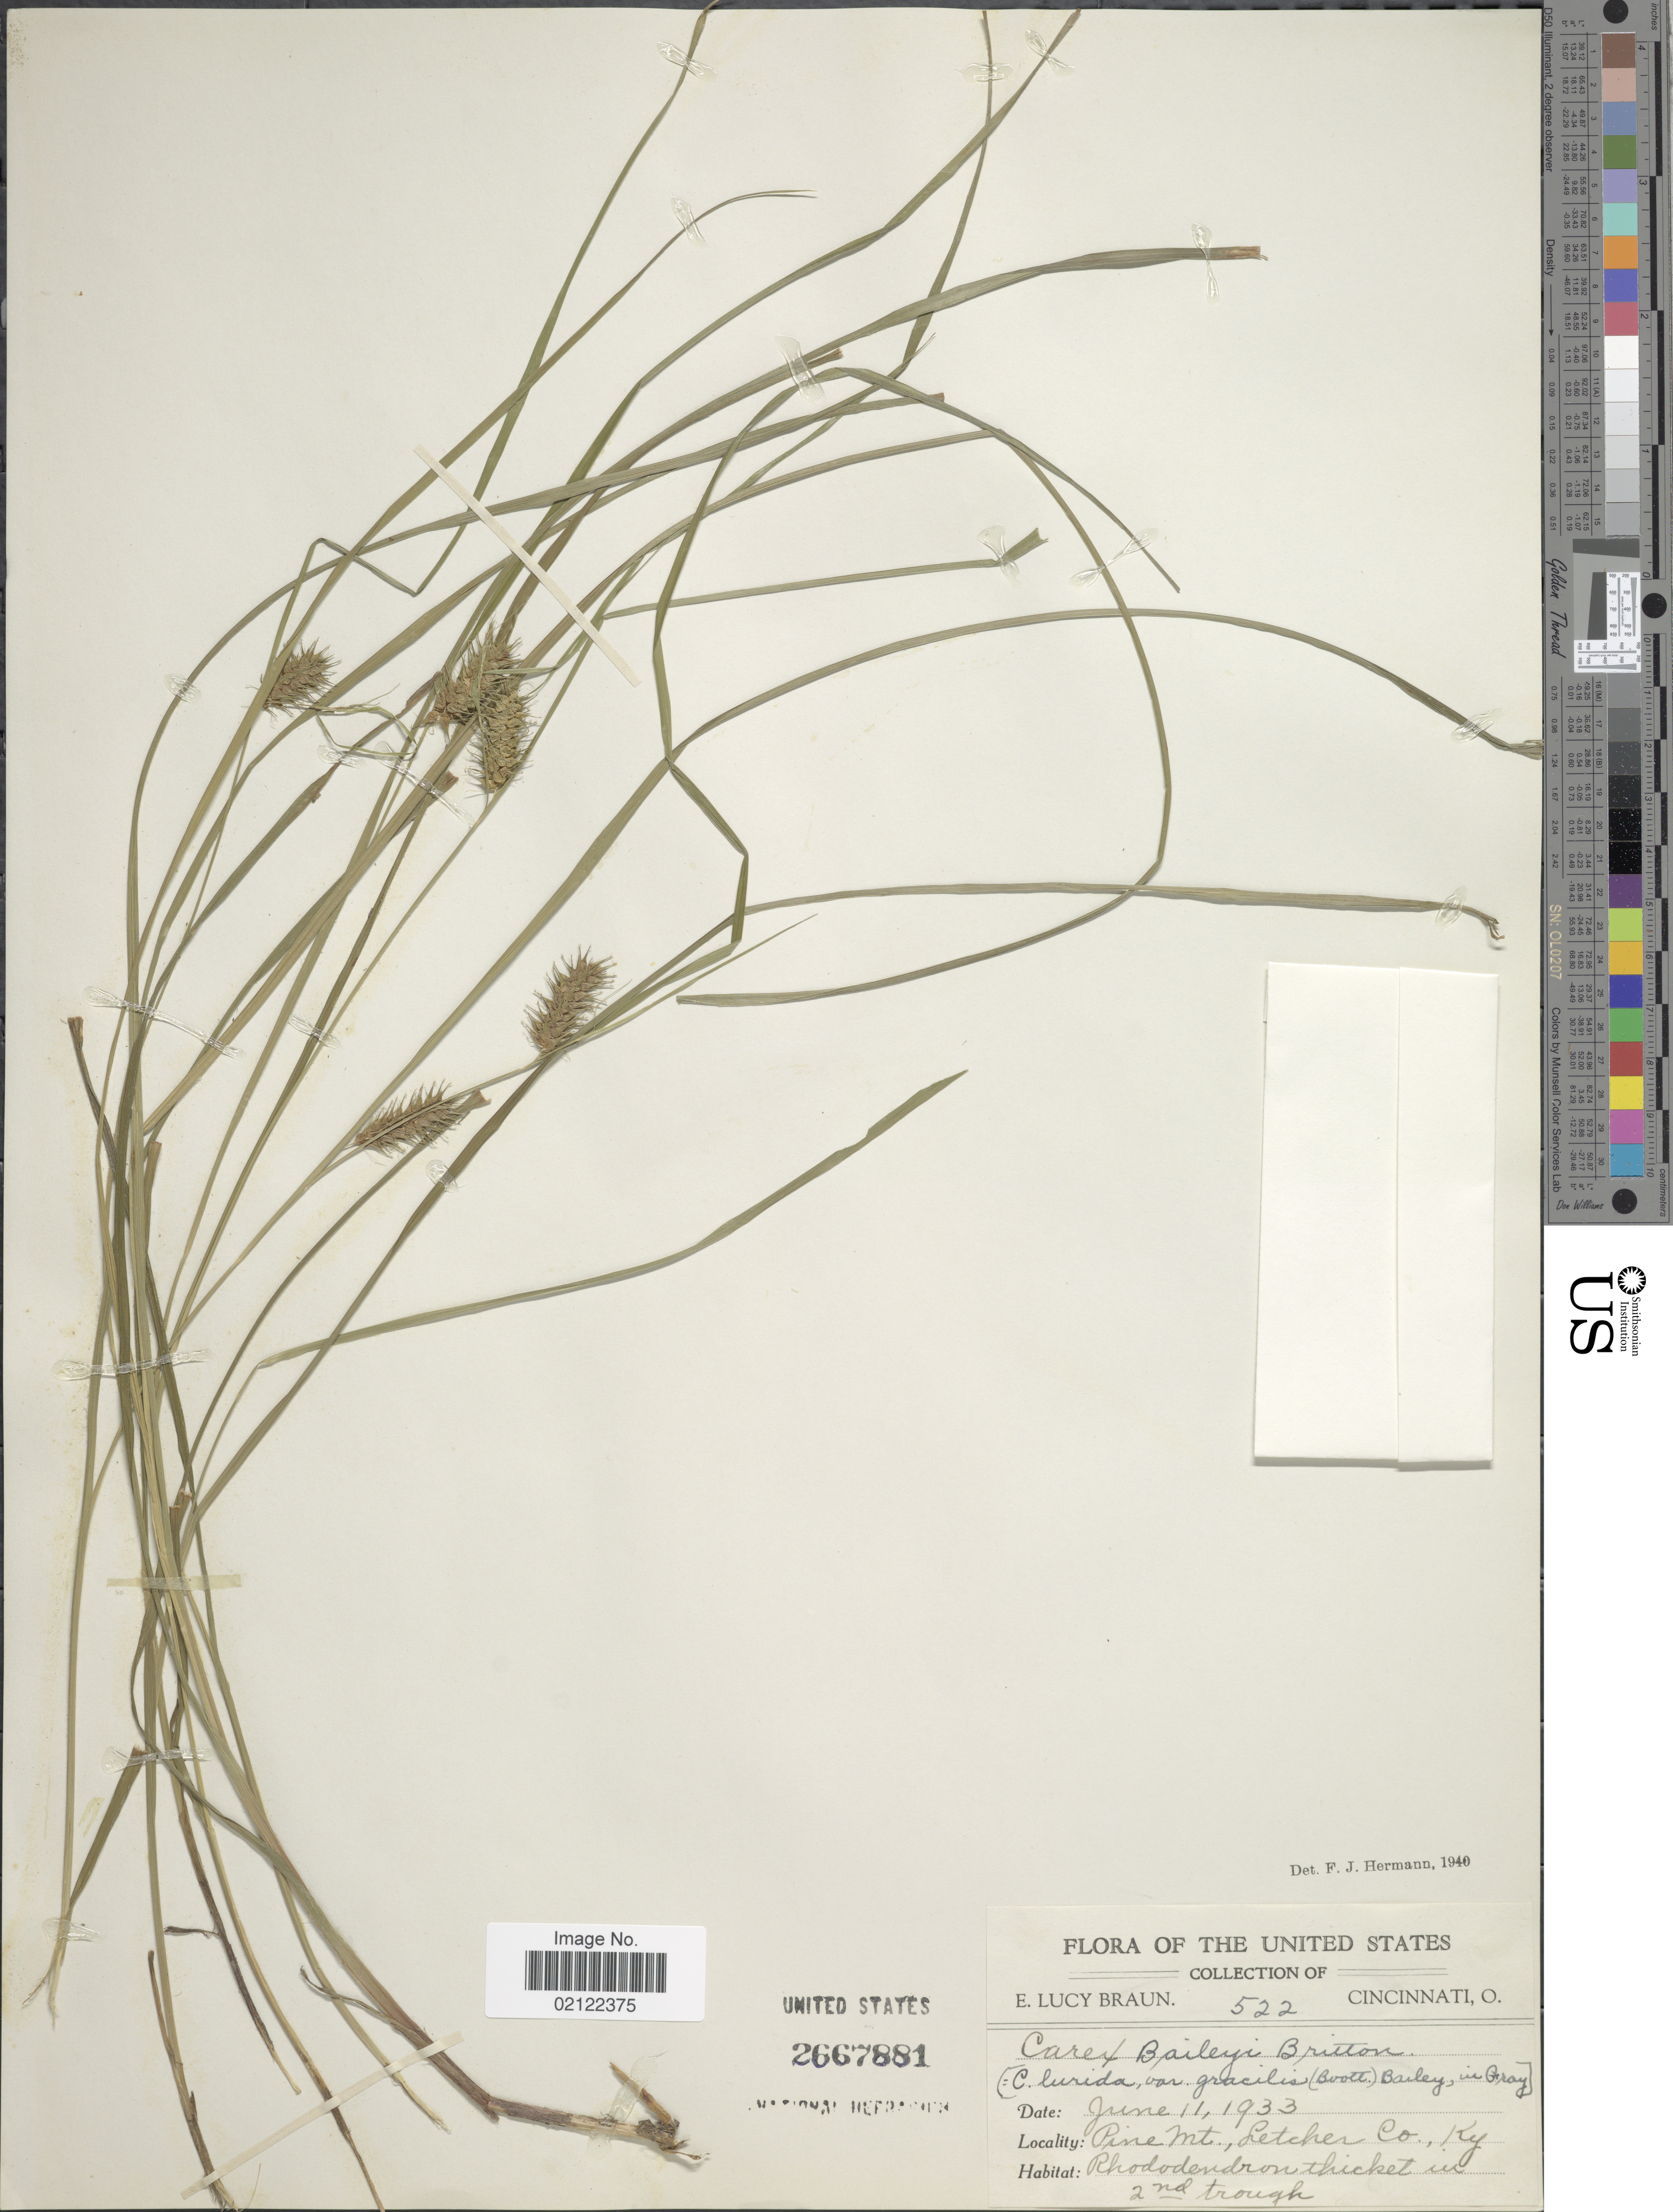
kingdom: Plantae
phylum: Tracheophyta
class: Liliopsida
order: Poales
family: Cyperaceae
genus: Carex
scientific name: Carex lurida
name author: Wahlenb.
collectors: E. L. Braun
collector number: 522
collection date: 1933-06-11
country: United States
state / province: Kentucky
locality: Pine Mt., Letcher Co., Ky. Rhododendron thicket in 2nd trough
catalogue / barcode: US 2667881